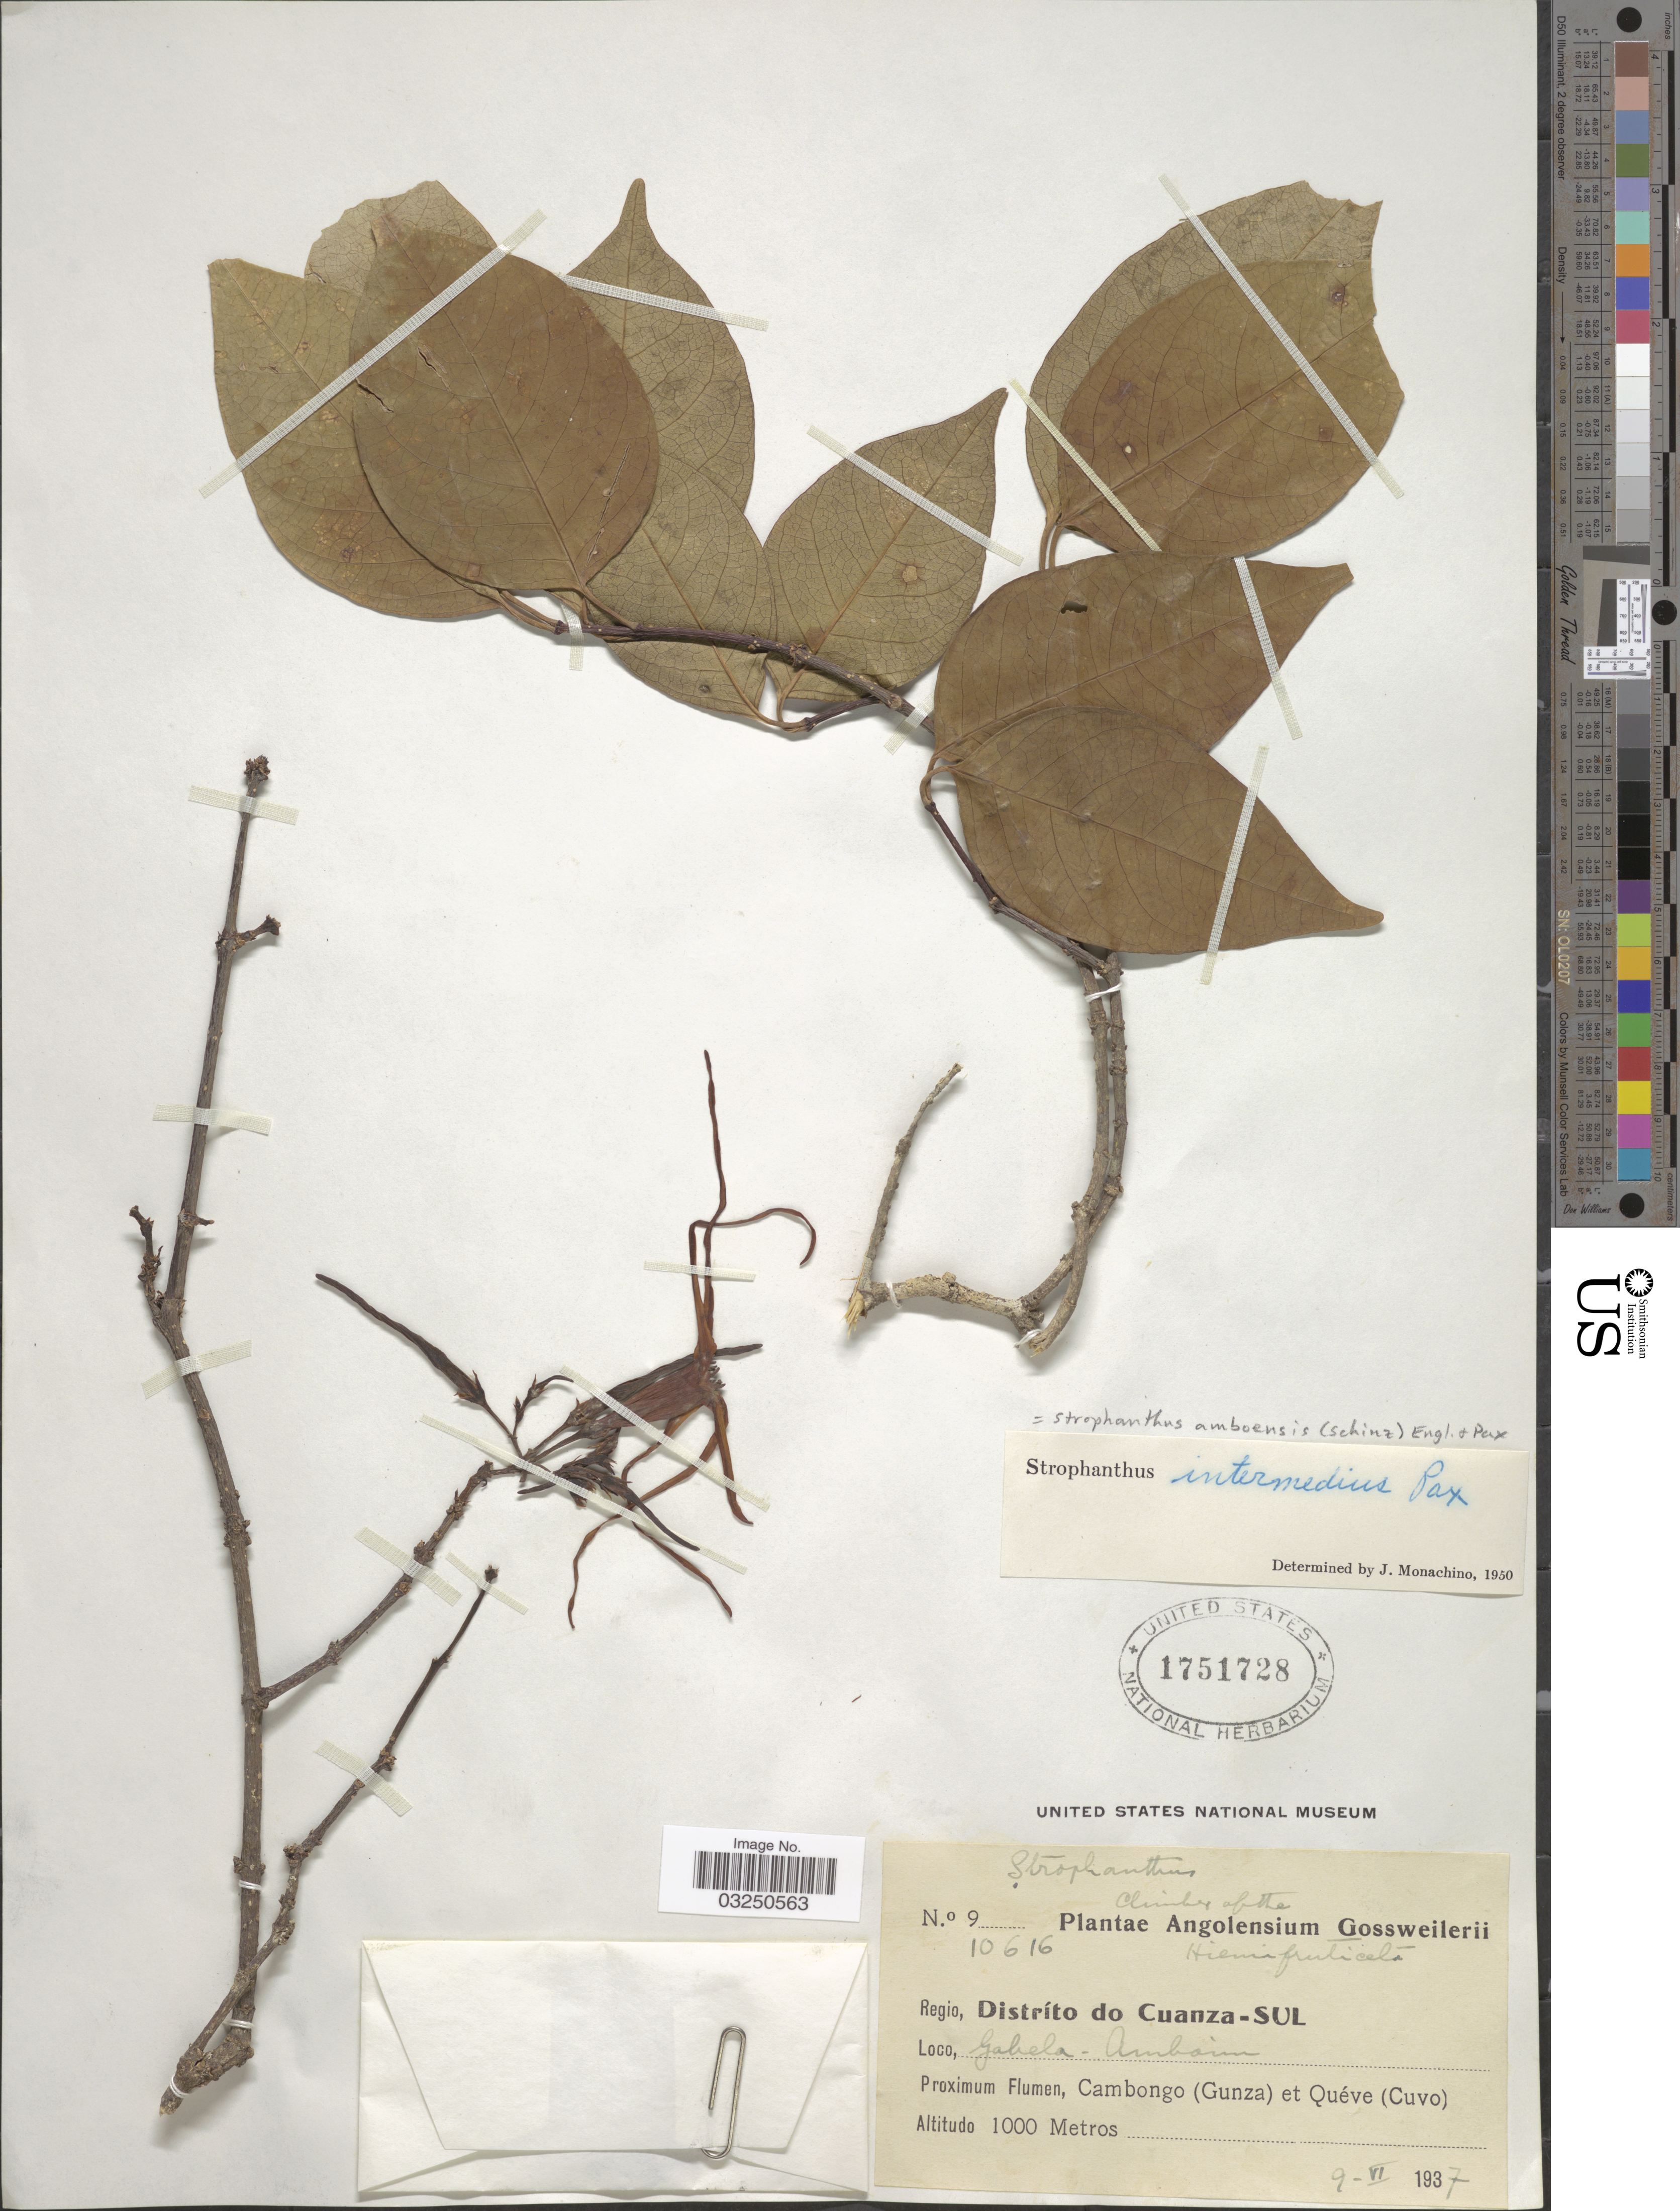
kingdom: Plantae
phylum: Tracheophyta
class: Magnoliopsida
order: Gentianales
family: Apocynaceae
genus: Strophanthus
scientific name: Strophanthus amboensis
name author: (Schinz) Engl. & Pax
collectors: -. Gossweiler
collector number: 10616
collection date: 1937-06-09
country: Angola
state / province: Cuanza Sul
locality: Regio, Distríto do Cuanza-Sul. Gabela-Amboim. Cambongo (Gunza) et Quéve (Cuvo).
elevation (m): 1000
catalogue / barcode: US 1751728